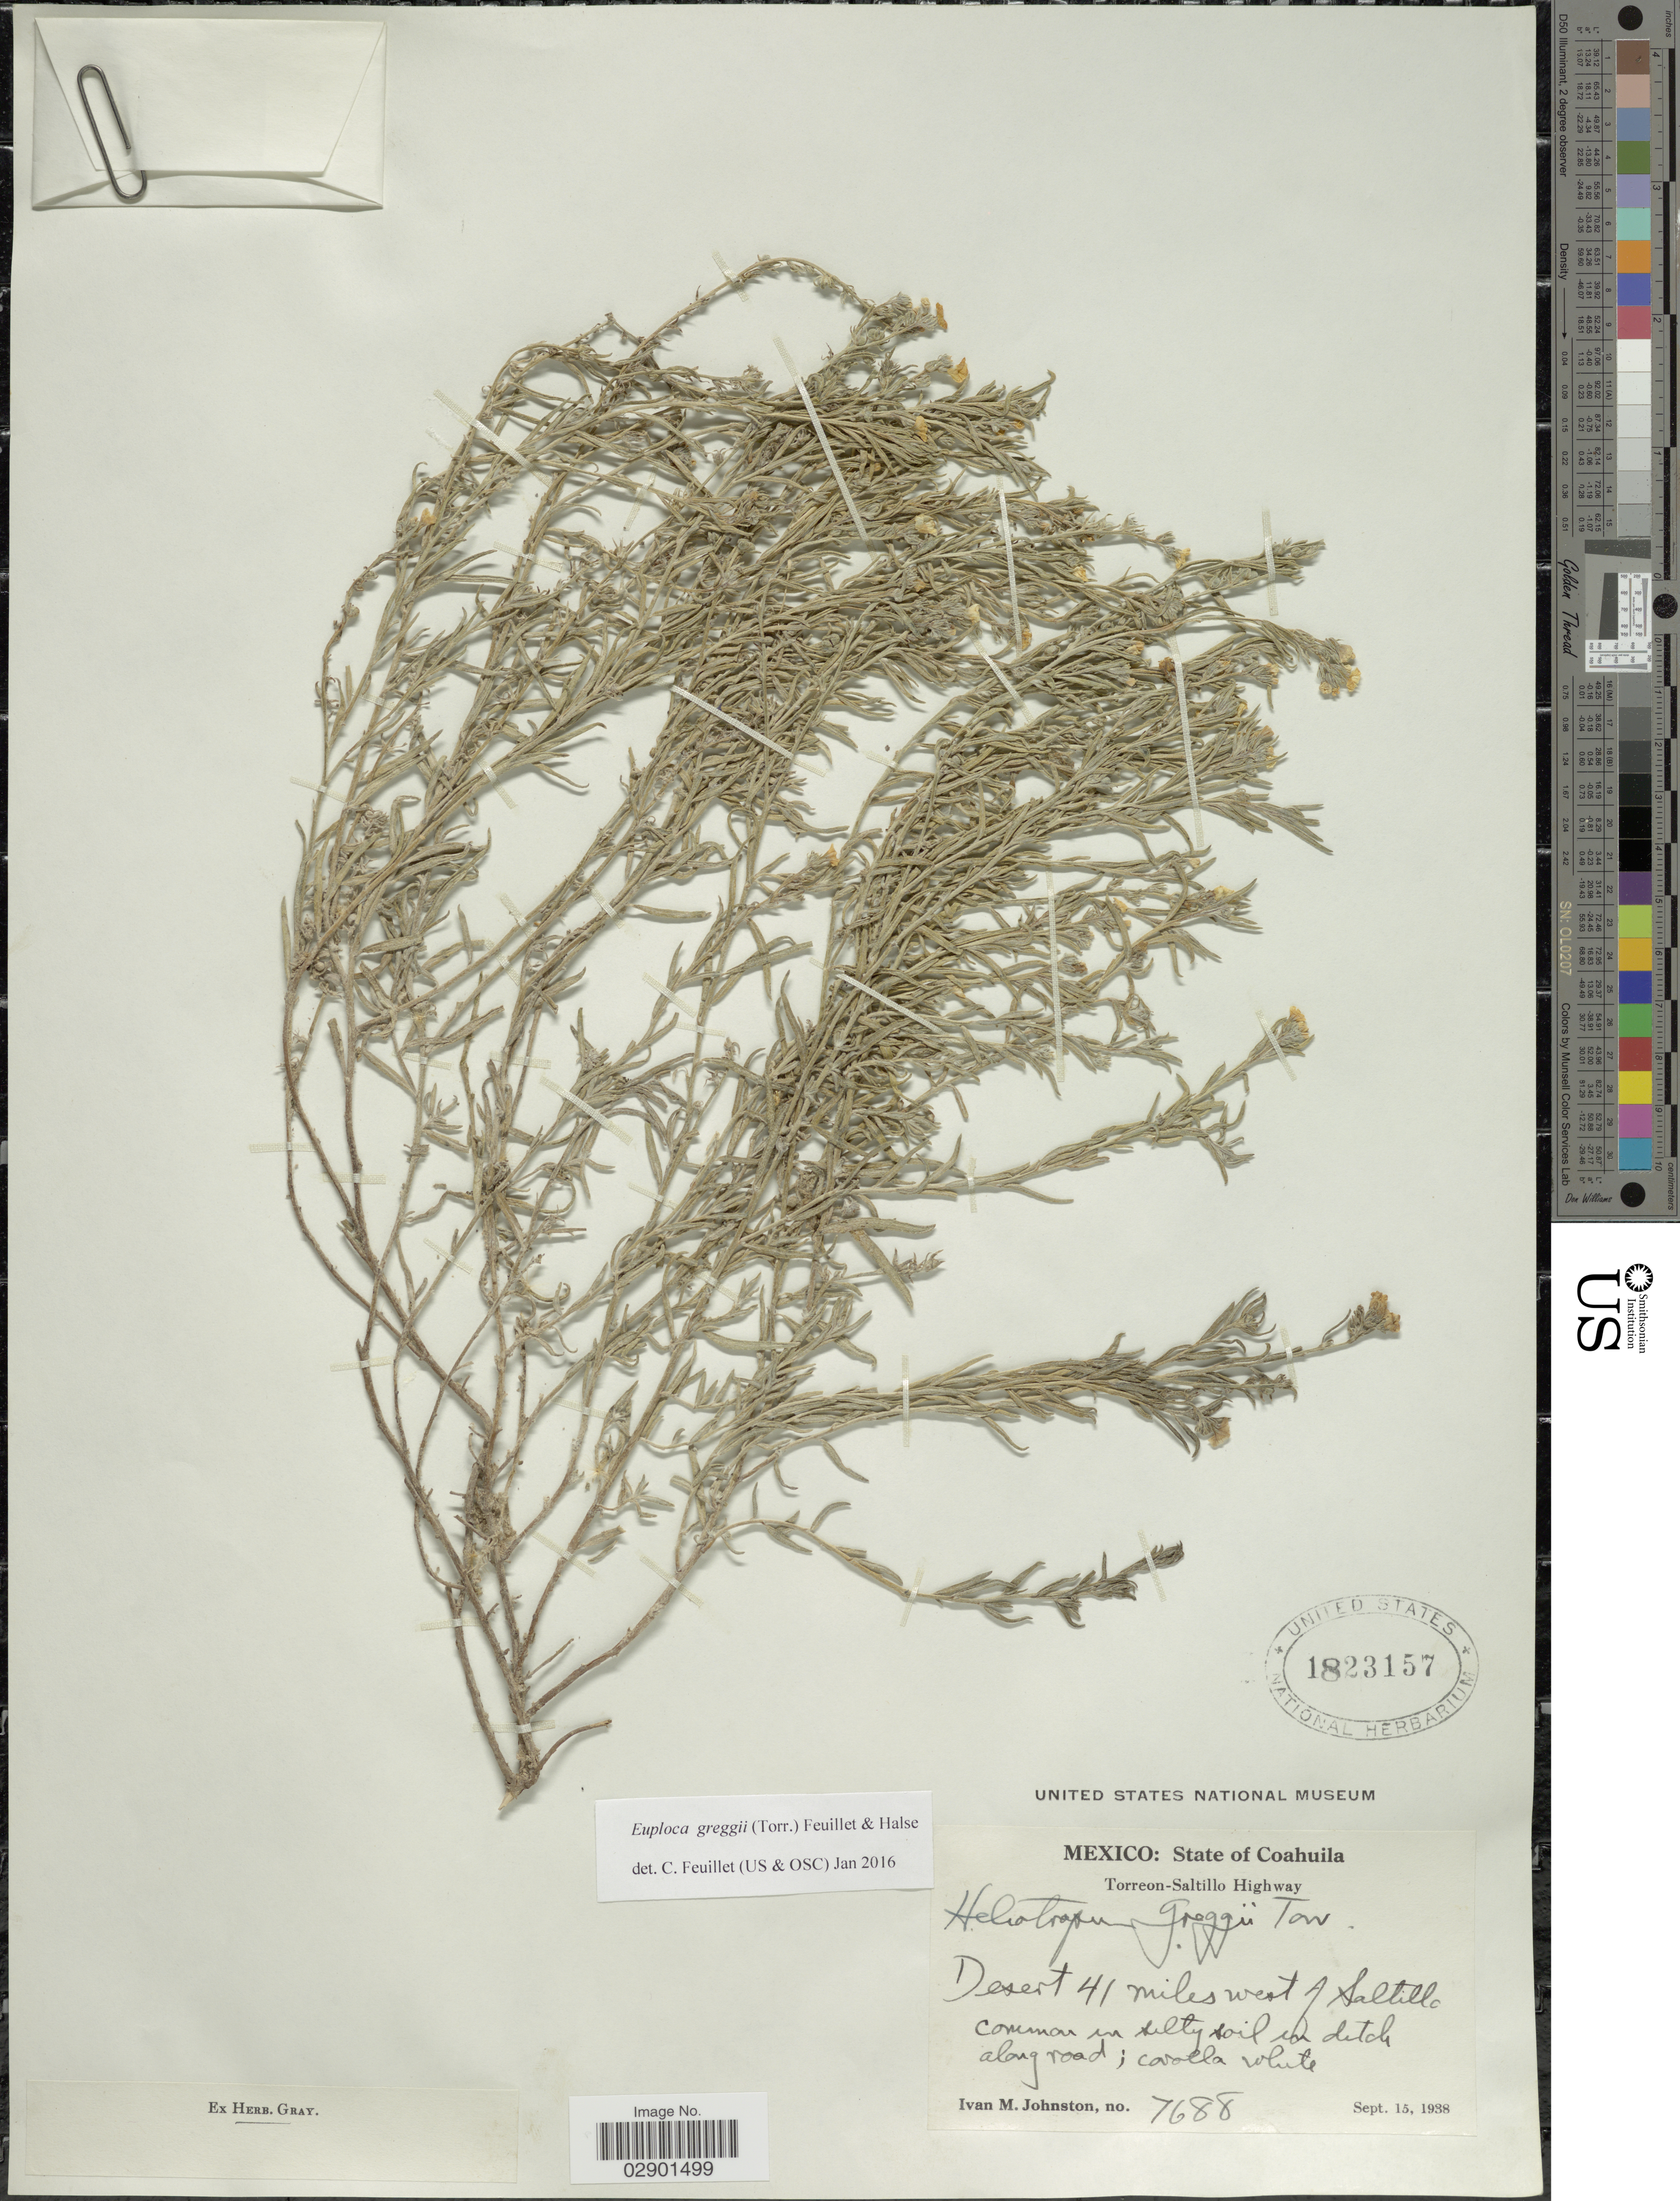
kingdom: Plantae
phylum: Tracheophyta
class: Magnoliopsida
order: Boraginales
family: Heliotropiaceae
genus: Euploca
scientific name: Euploca greggii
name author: (Torr.) Feuillet & Halse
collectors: I.M. Johnston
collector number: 7688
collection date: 1938-09-15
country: Mexico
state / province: Coahuila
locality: Torreon-Saltillo Highway. Desert 41 miles west of Saltillo.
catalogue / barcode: US 1823157